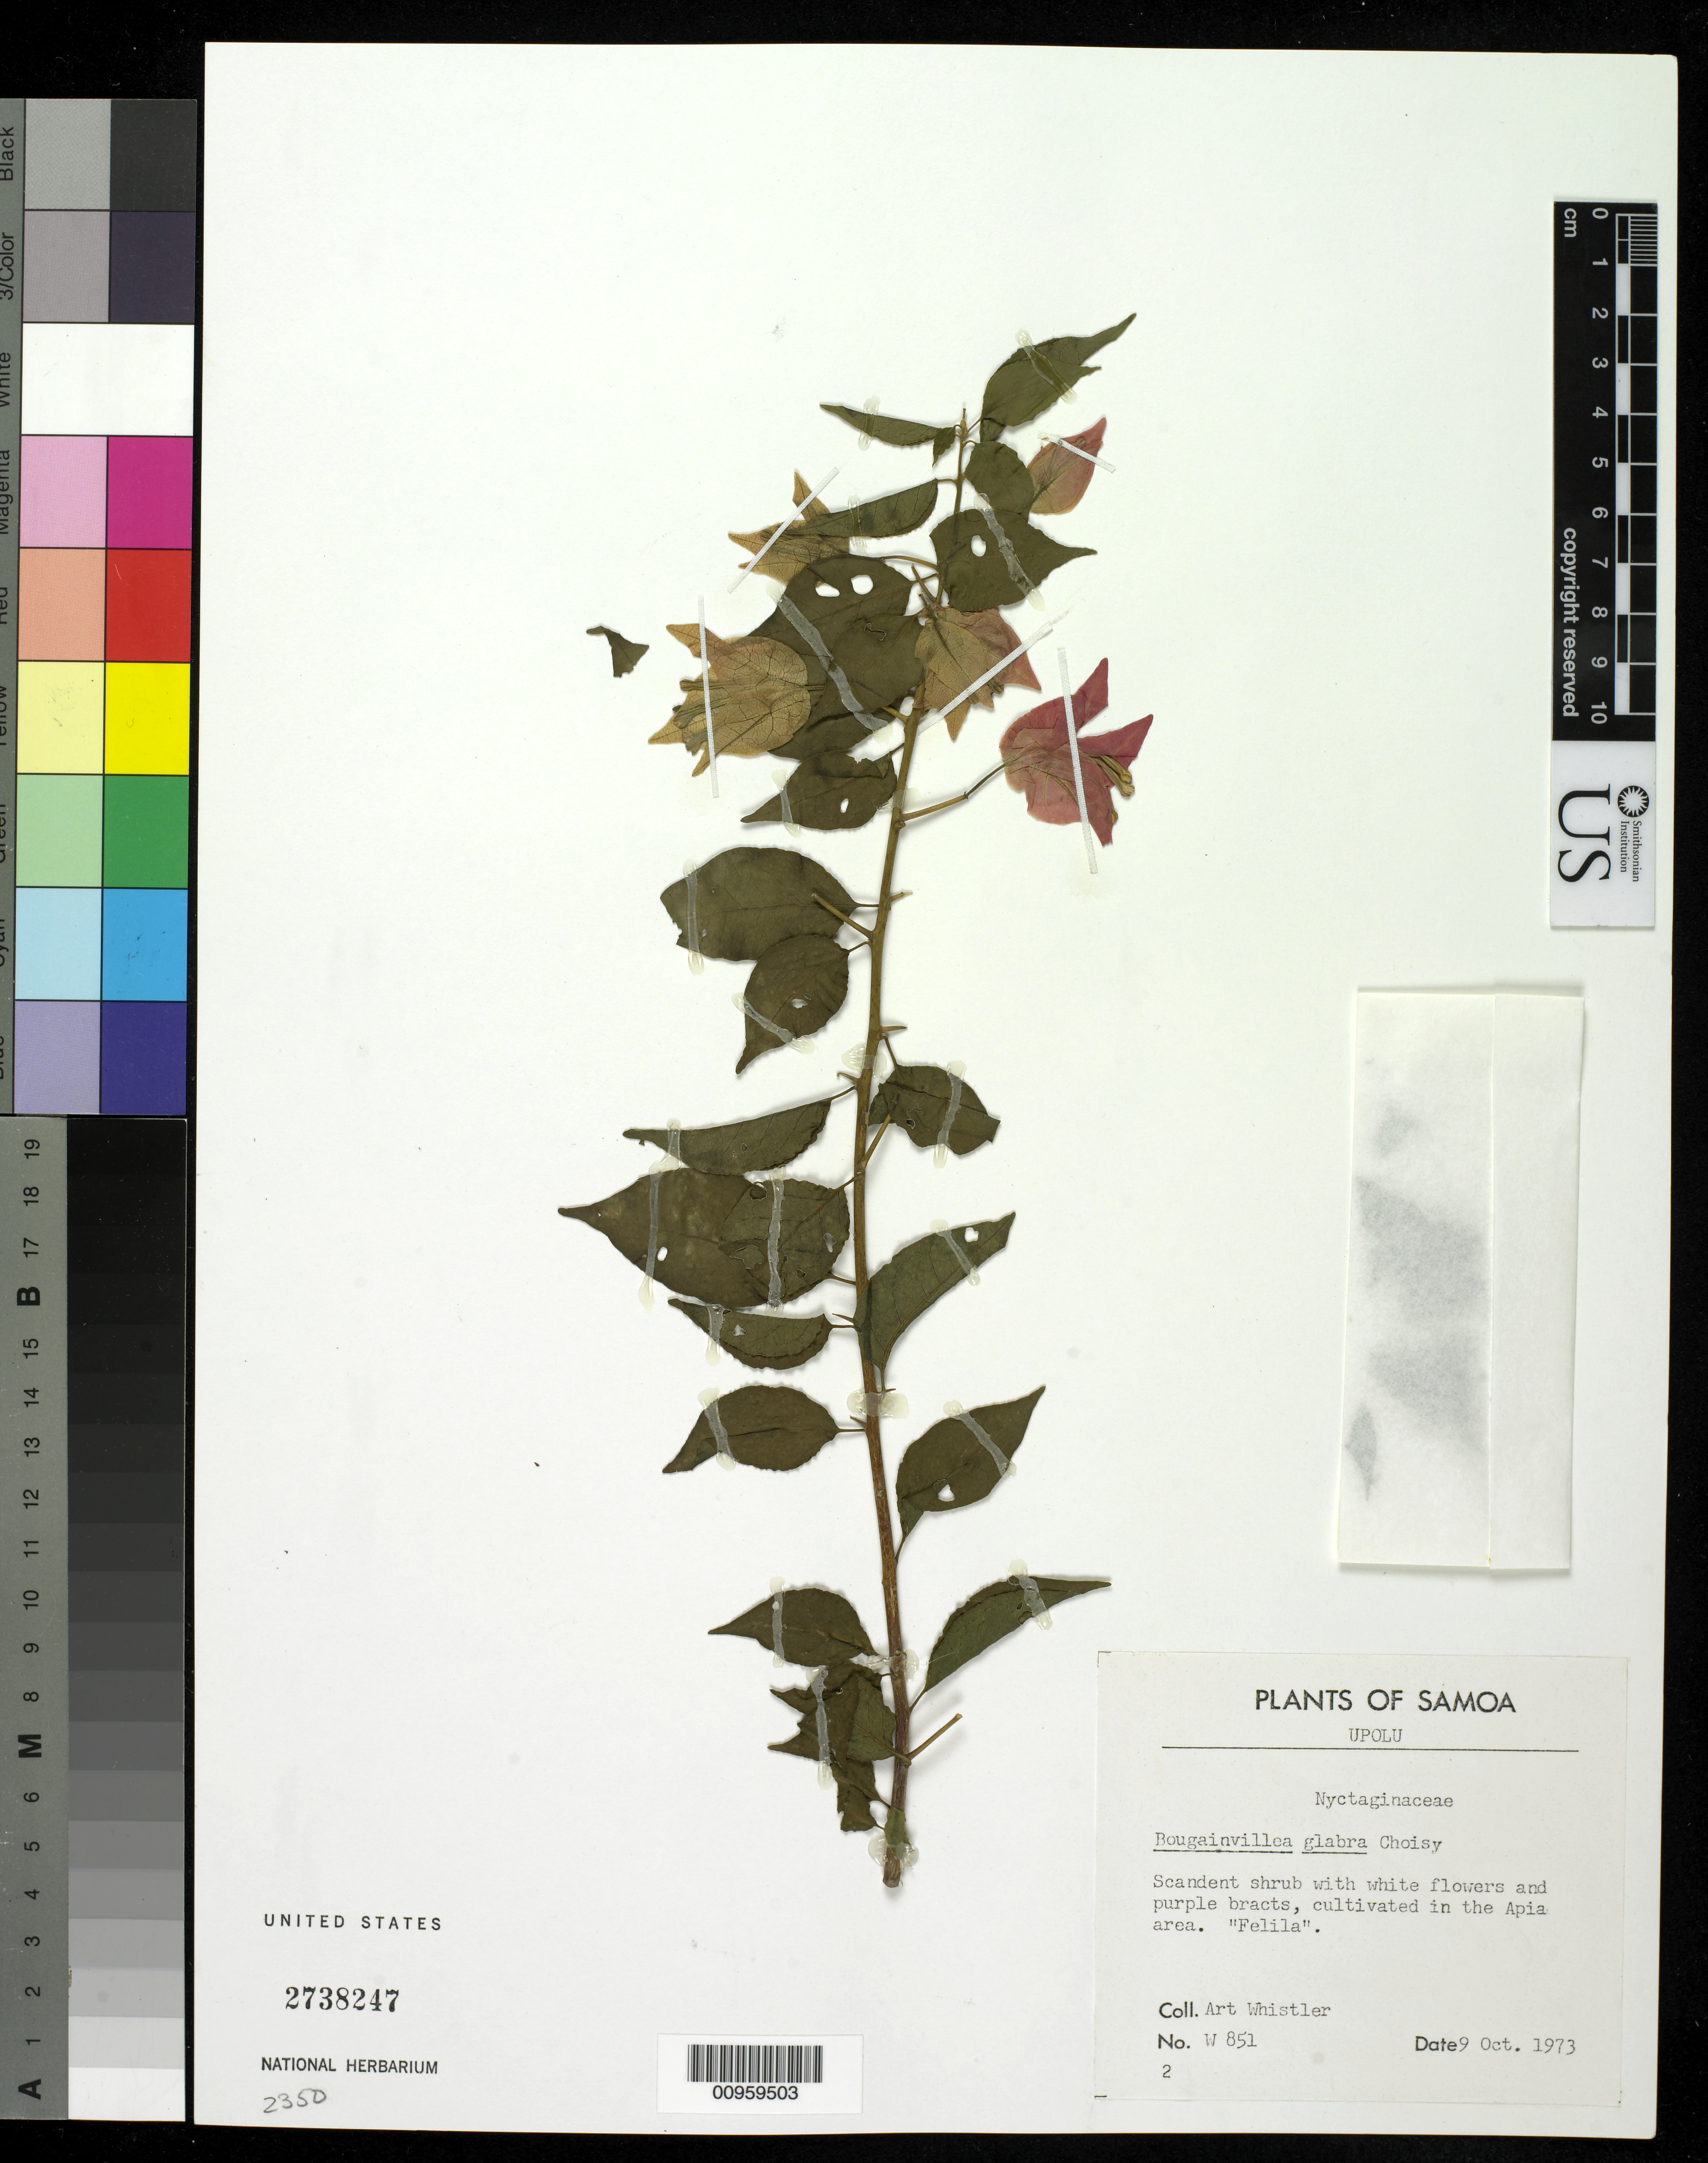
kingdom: Plantae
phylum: Tracheophyta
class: Magnoliopsida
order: Caryophyllales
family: Nyctaginaceae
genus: Bougainvillea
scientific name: Bougainvillea glabra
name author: Choisy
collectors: A. Whistler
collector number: W 851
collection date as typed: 09 Oct 1973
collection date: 1973-10-09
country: Samoa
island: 'Upolu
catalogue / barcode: US 2738247